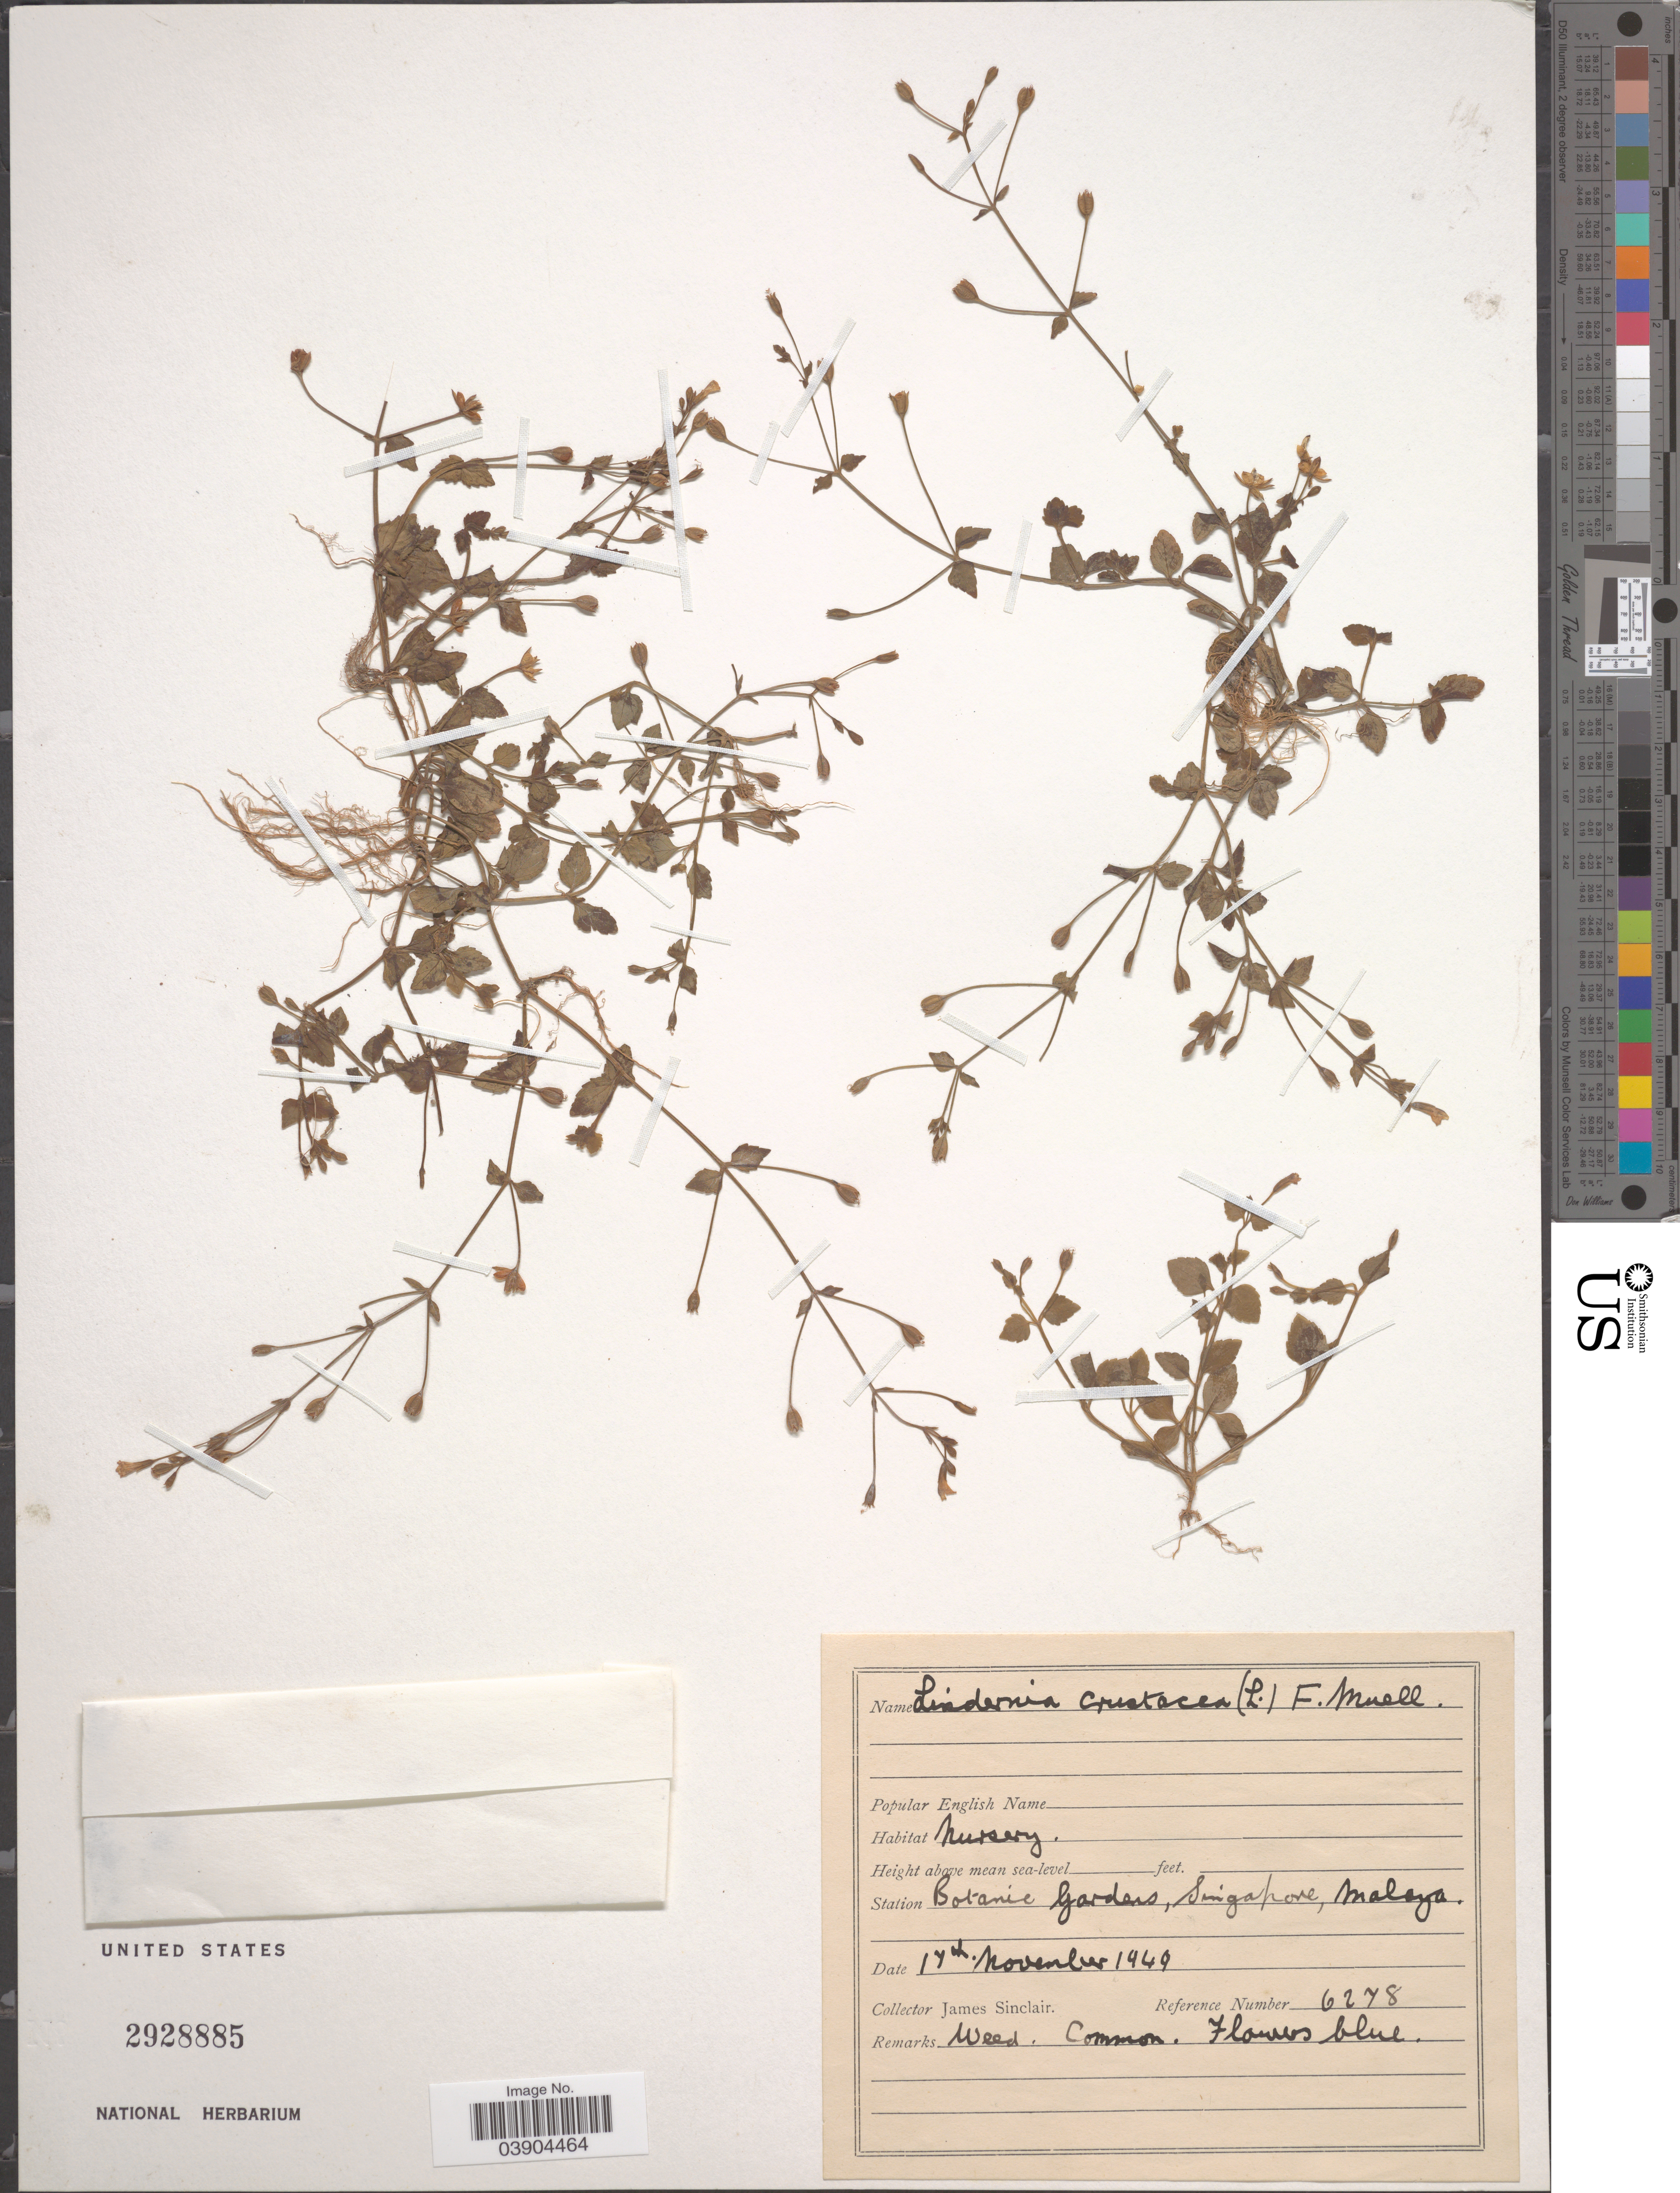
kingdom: Plantae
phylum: Tracheophyta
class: Magnoliopsida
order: Lamiales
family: Linderniaceae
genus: Lindernia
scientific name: Lindernia crustacea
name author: (L.) F. Muell.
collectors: J. Sinclair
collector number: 6278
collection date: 1949-11-17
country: Singapore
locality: Station Botanic Gardens, Malaya.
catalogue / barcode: US 2928885